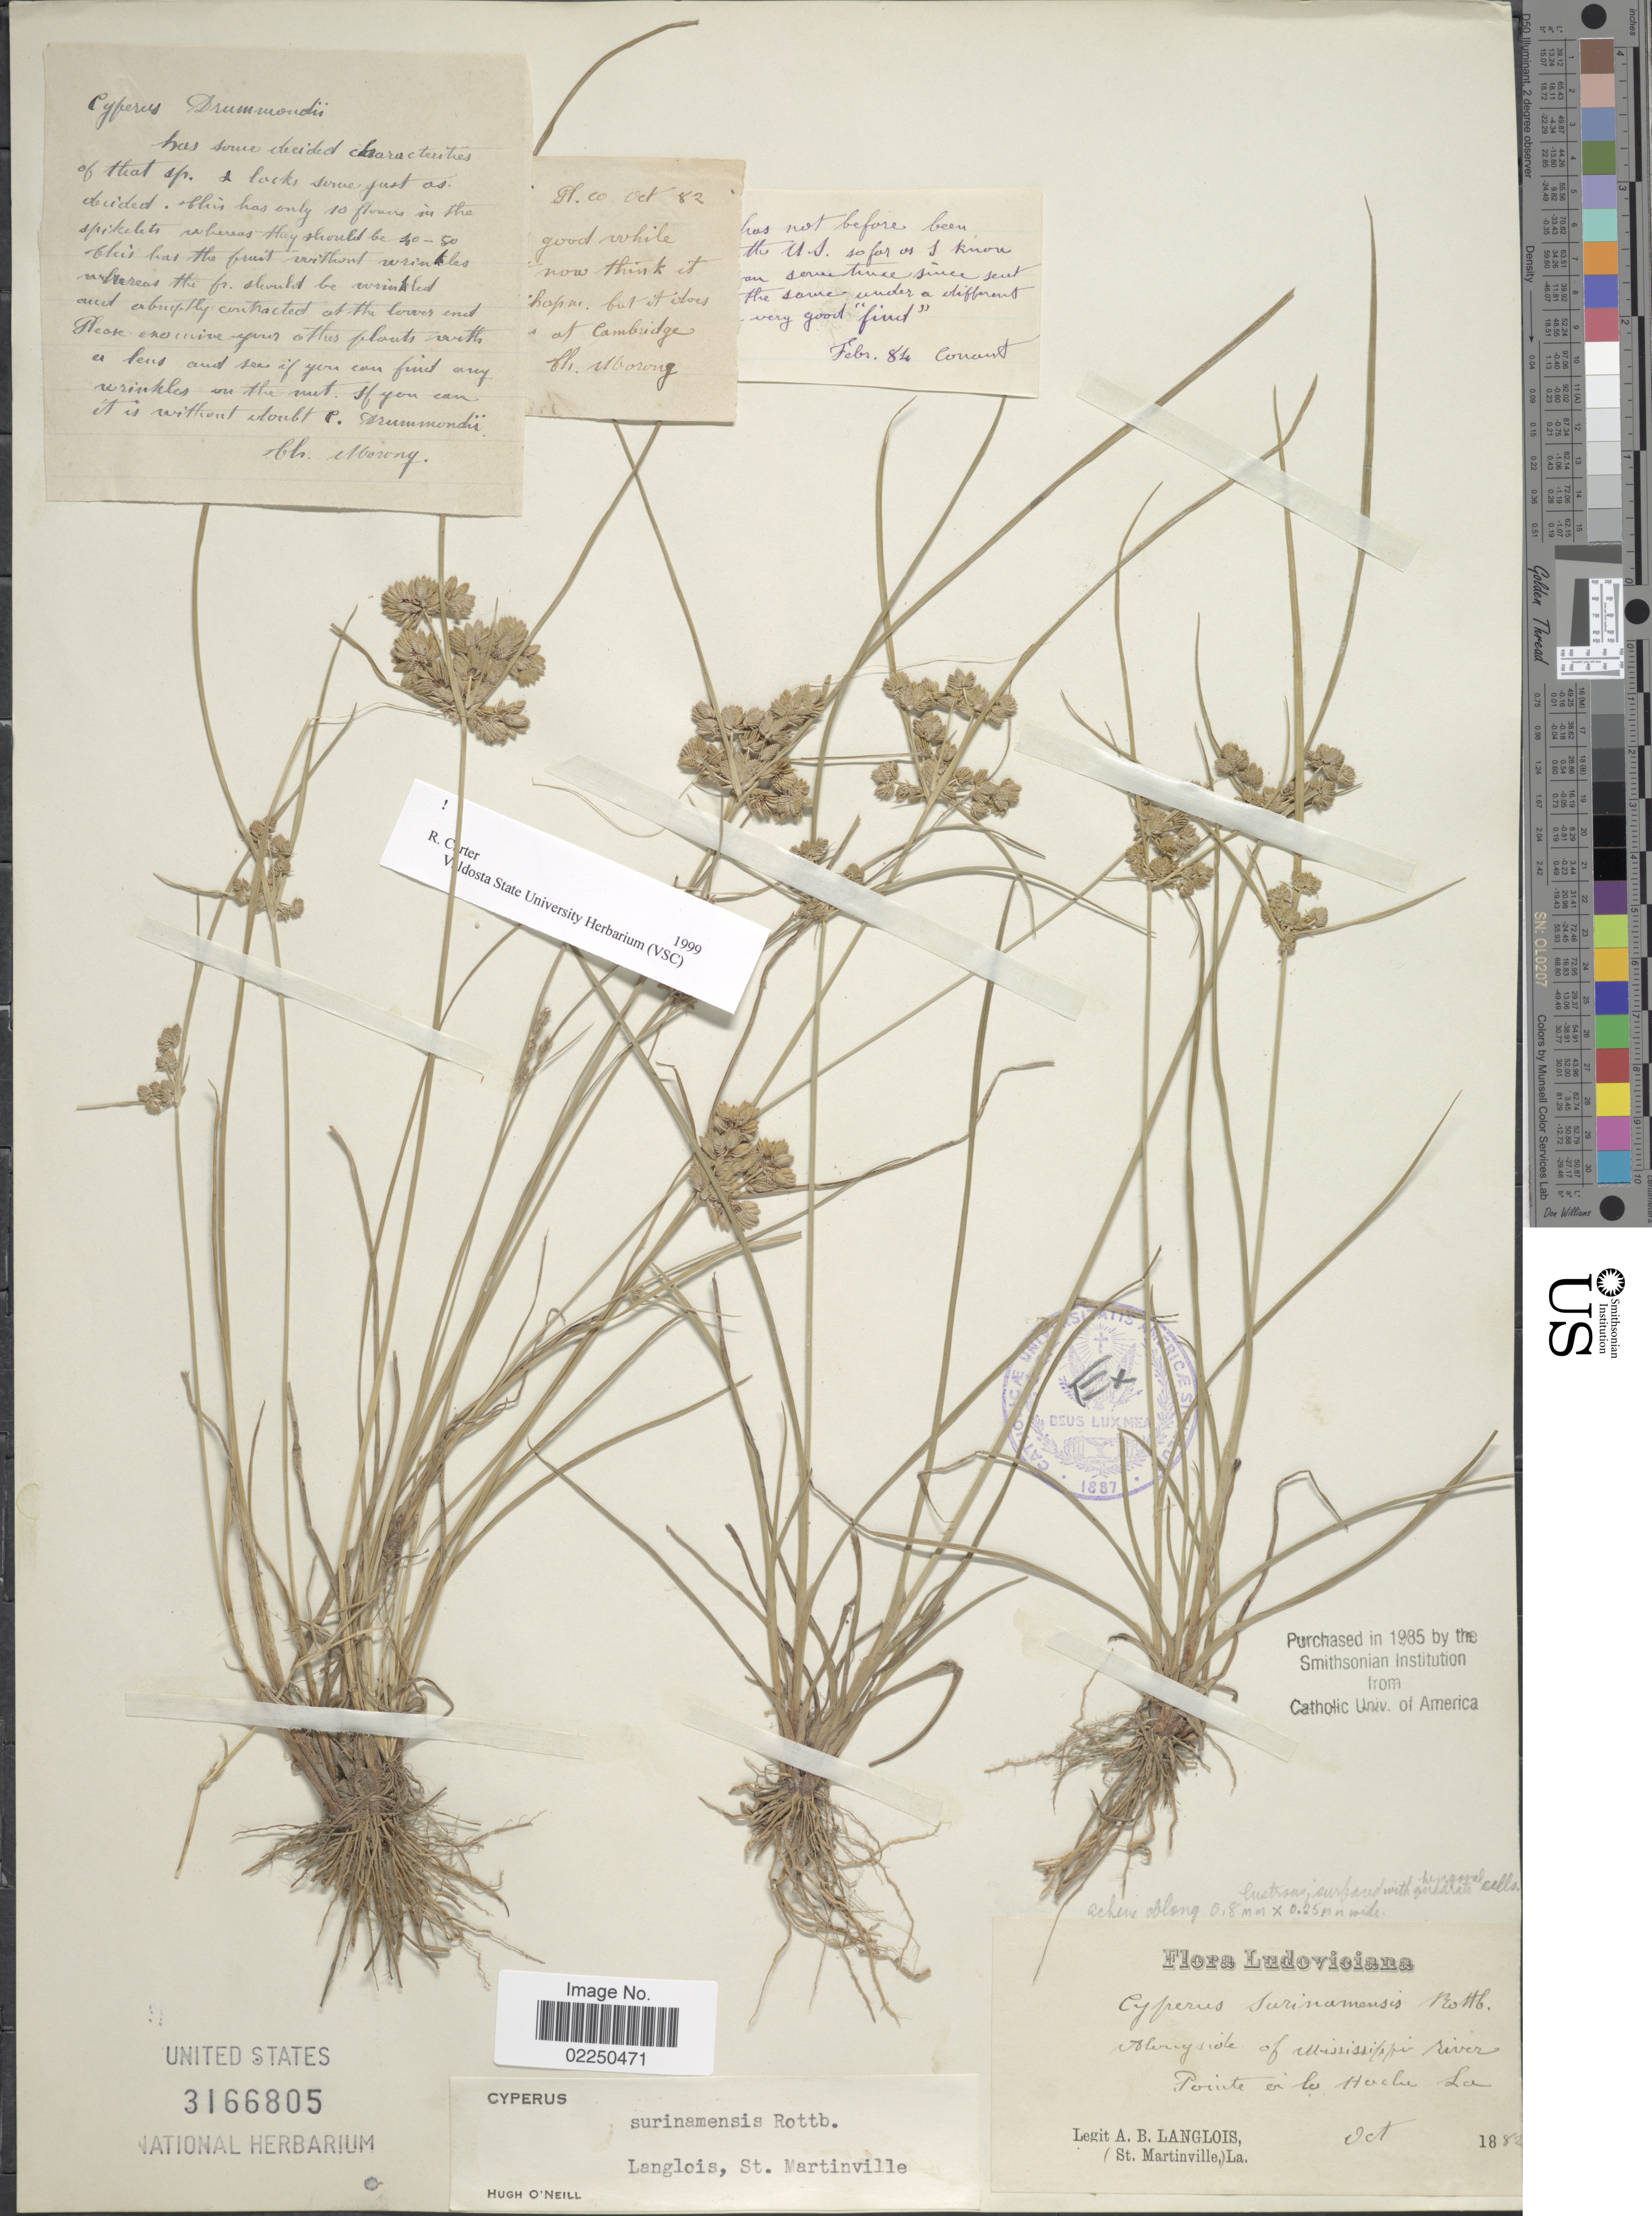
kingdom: Plantae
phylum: Tracheophyta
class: Liliopsida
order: Poales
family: Cyperaceae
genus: Cyperus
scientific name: Cyperus surinamensis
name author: Rottb.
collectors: A. Langlois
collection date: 1882-10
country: United States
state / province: Louisiana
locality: Along side of Mississippi river. Pointe à la Hache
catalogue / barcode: US 3166805